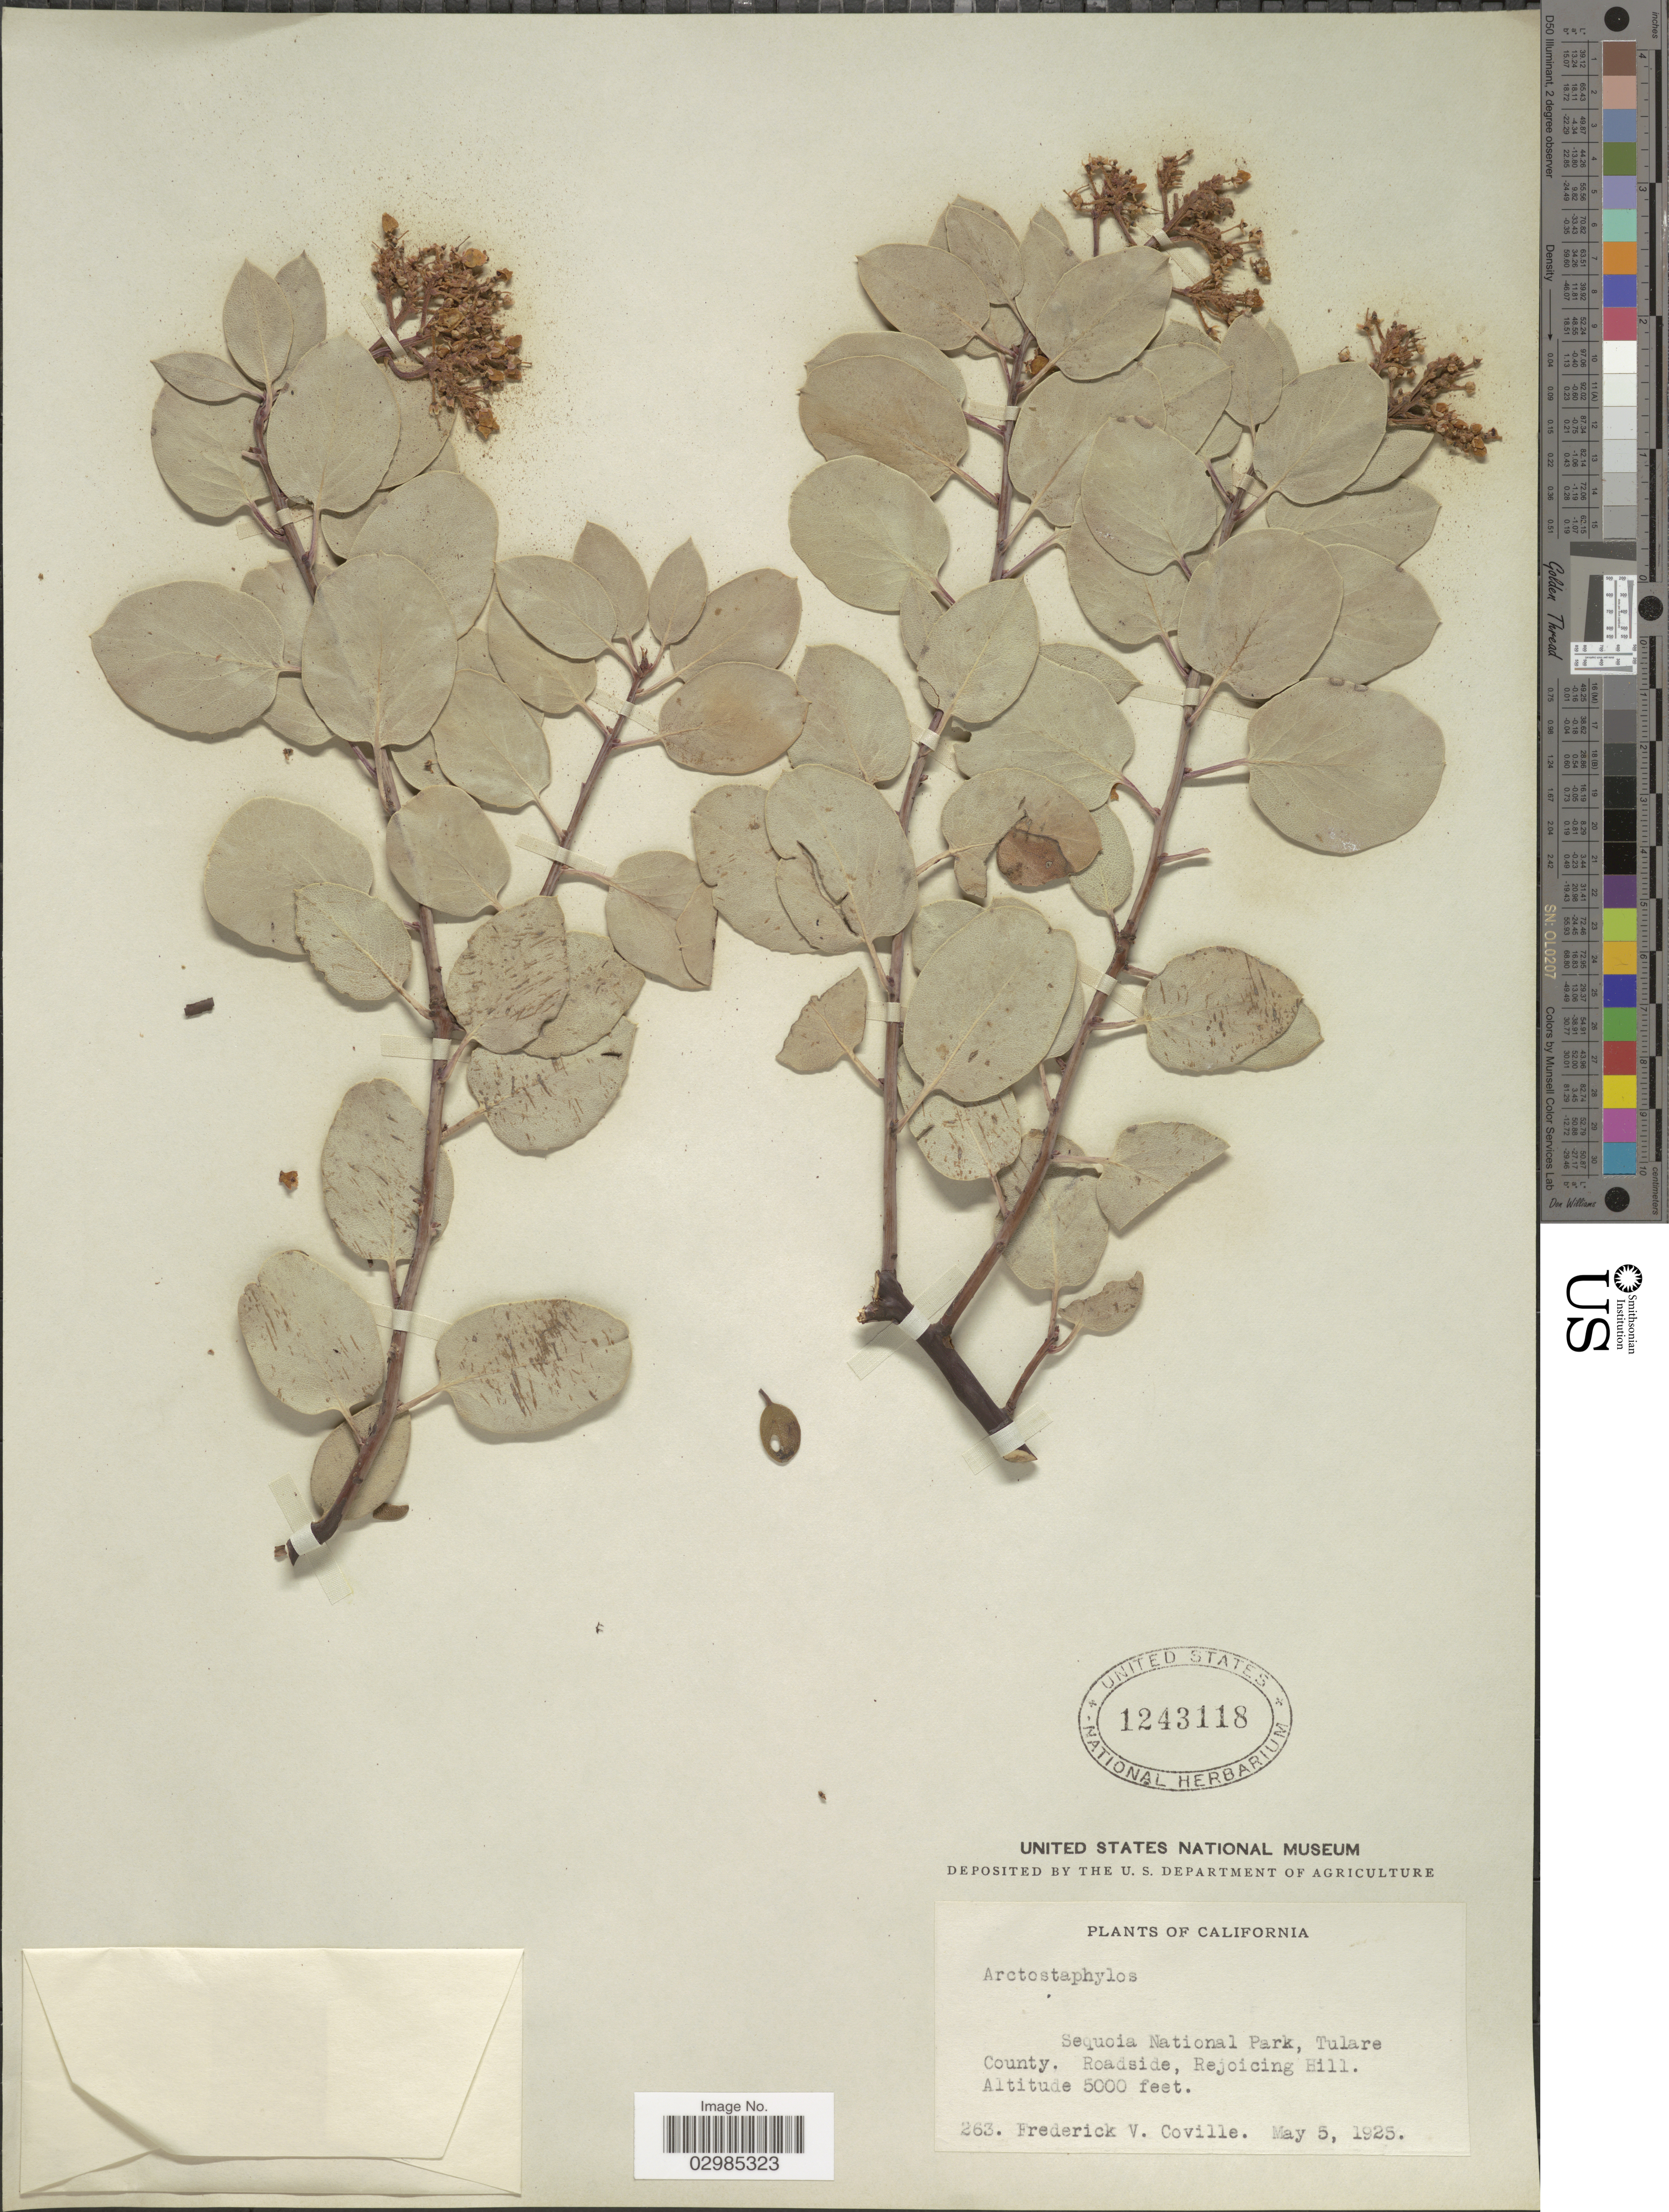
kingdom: Plantae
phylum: Tracheophyta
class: Magnoliopsida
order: Ericales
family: Ericaceae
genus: Arctostaphylos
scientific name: Arctostaphylos cratericola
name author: (Donn. Sm.) Donn. Sm.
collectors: F. V. Coville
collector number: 263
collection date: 1925-05-05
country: United States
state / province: California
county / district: Tulare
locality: Sequoia National Parl, Tulare County. Roadside, Rejoicing Hill.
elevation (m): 1524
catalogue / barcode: US 1243118